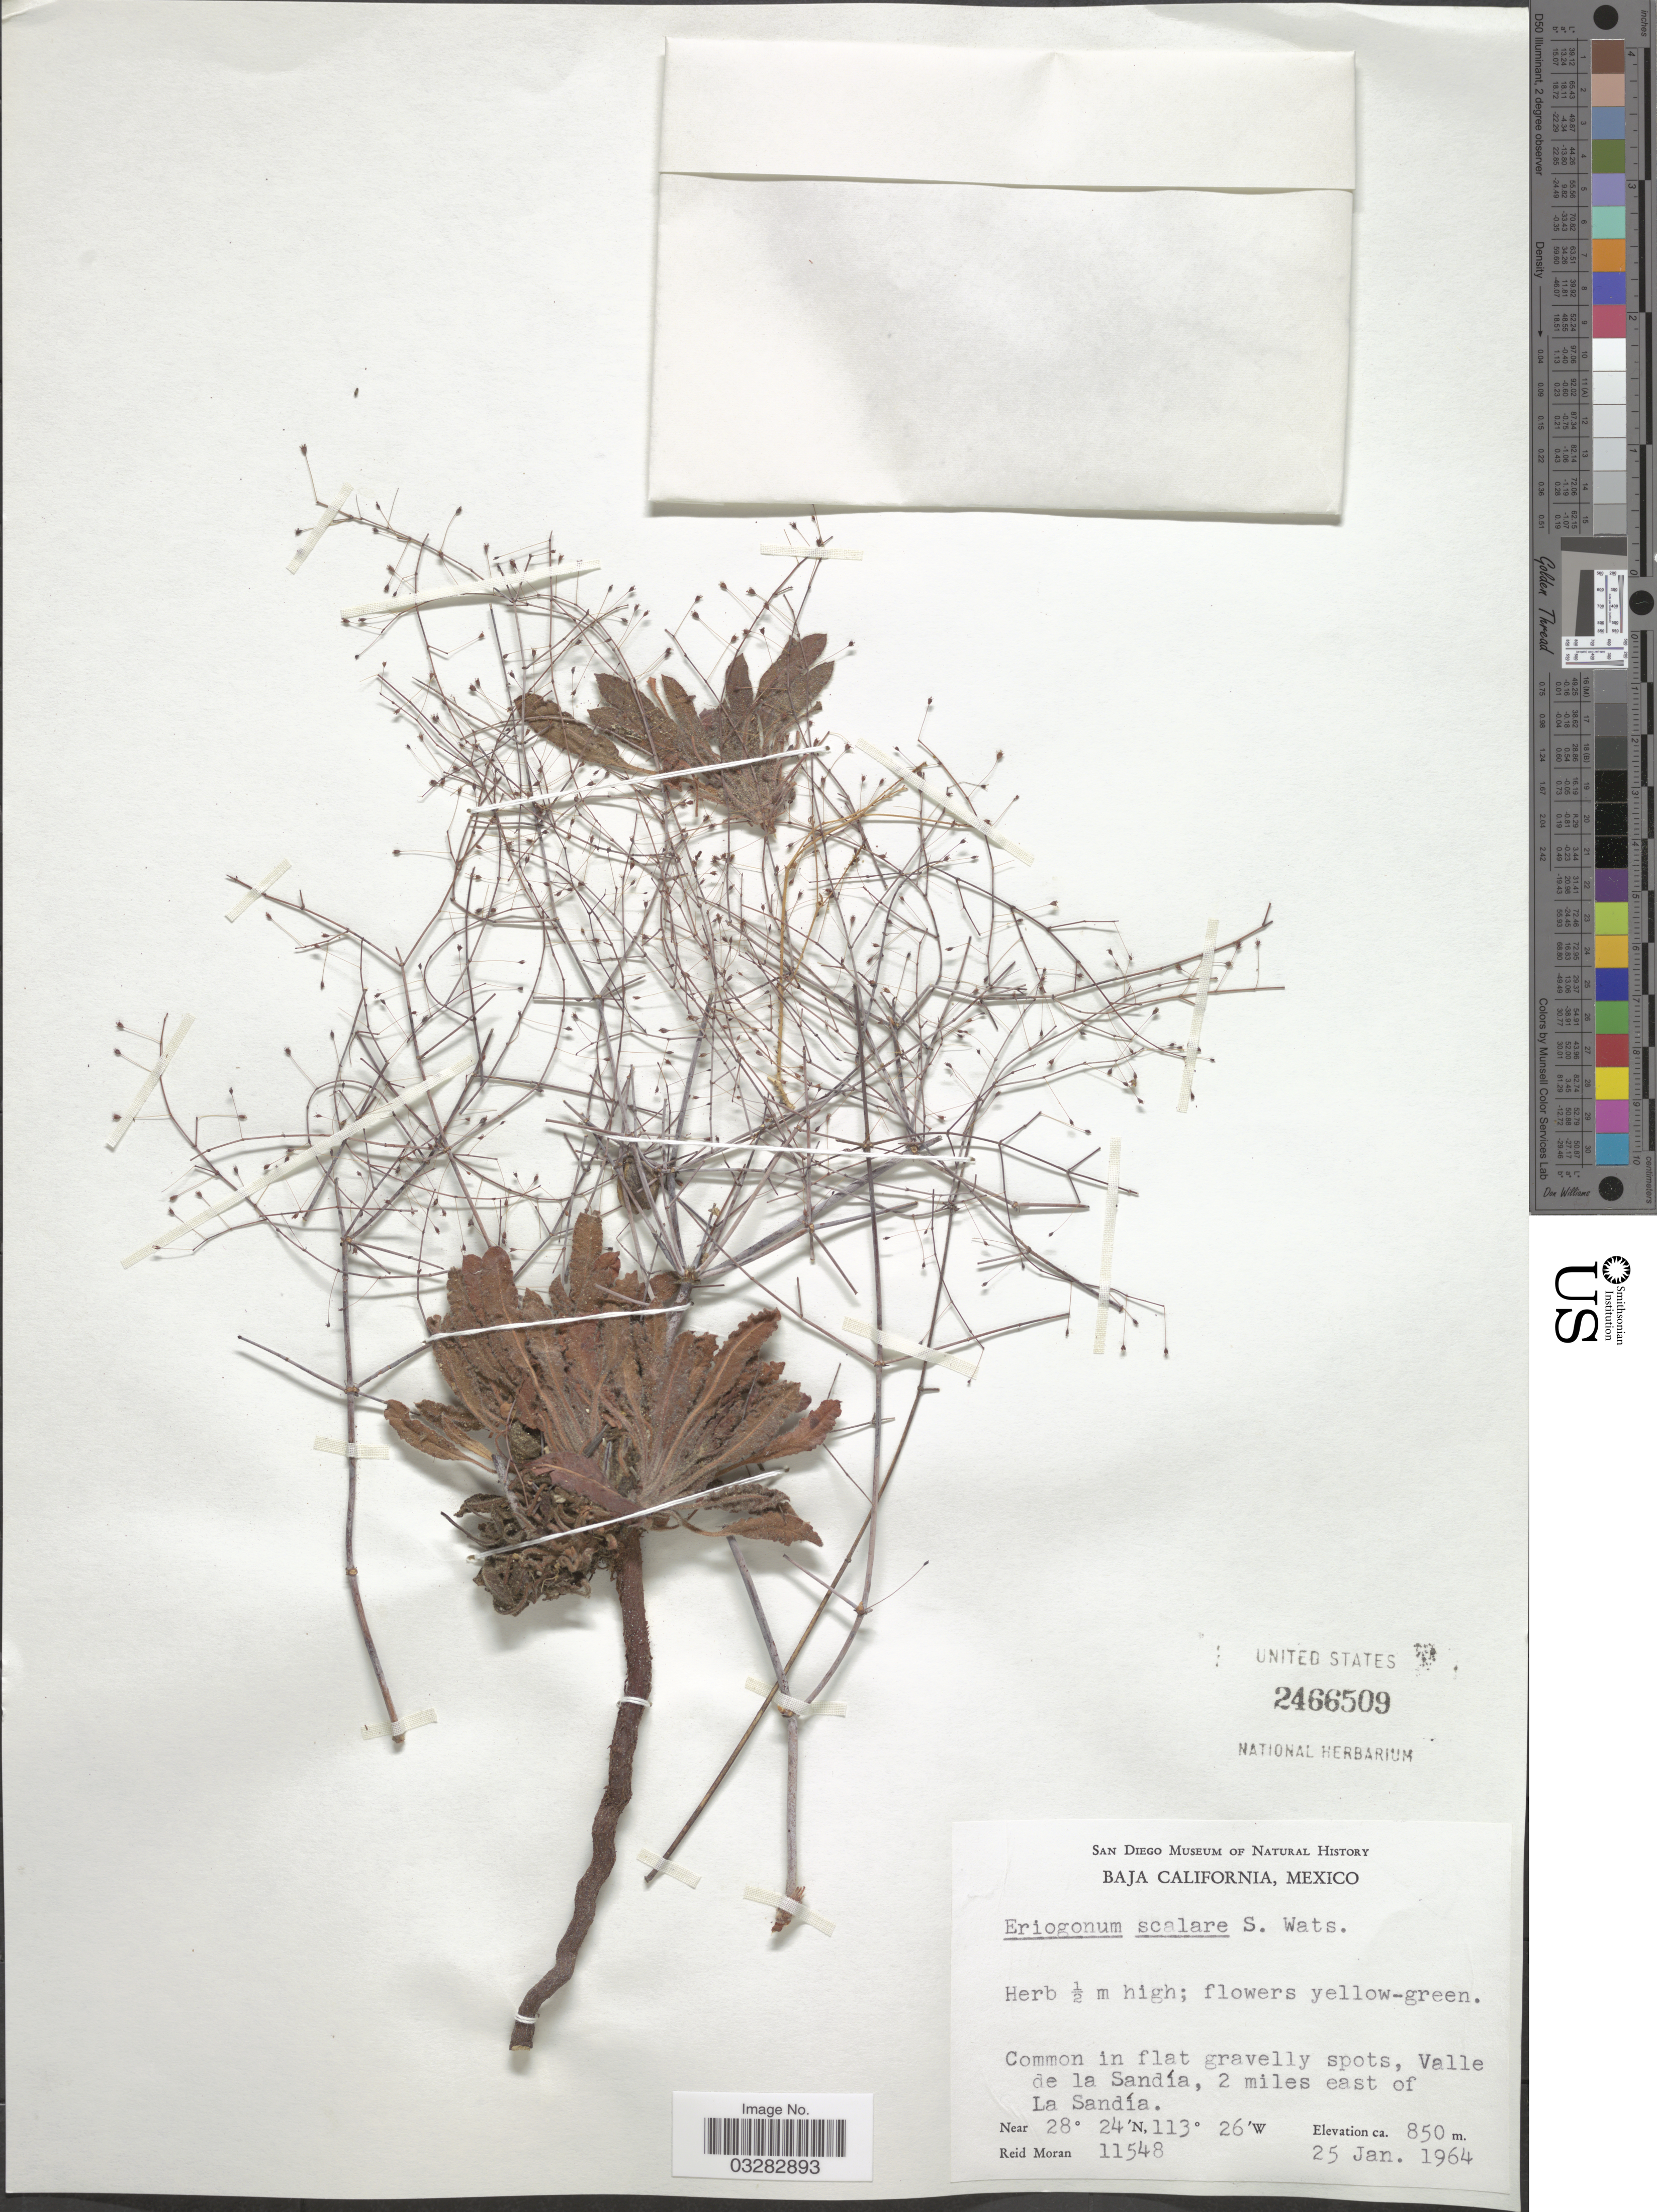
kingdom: Plantae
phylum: Tracheophyta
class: Magnoliopsida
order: Caryophyllales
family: Polygonaceae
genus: Eriogonum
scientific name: Eriogonum scalare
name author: S. Watson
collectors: R. V. Moran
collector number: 11548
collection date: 1964-01-25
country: Mexico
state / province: Baja California Norte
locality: Valle de la Sandía, 2 miles east of La Sandía.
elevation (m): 850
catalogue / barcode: US 2466509